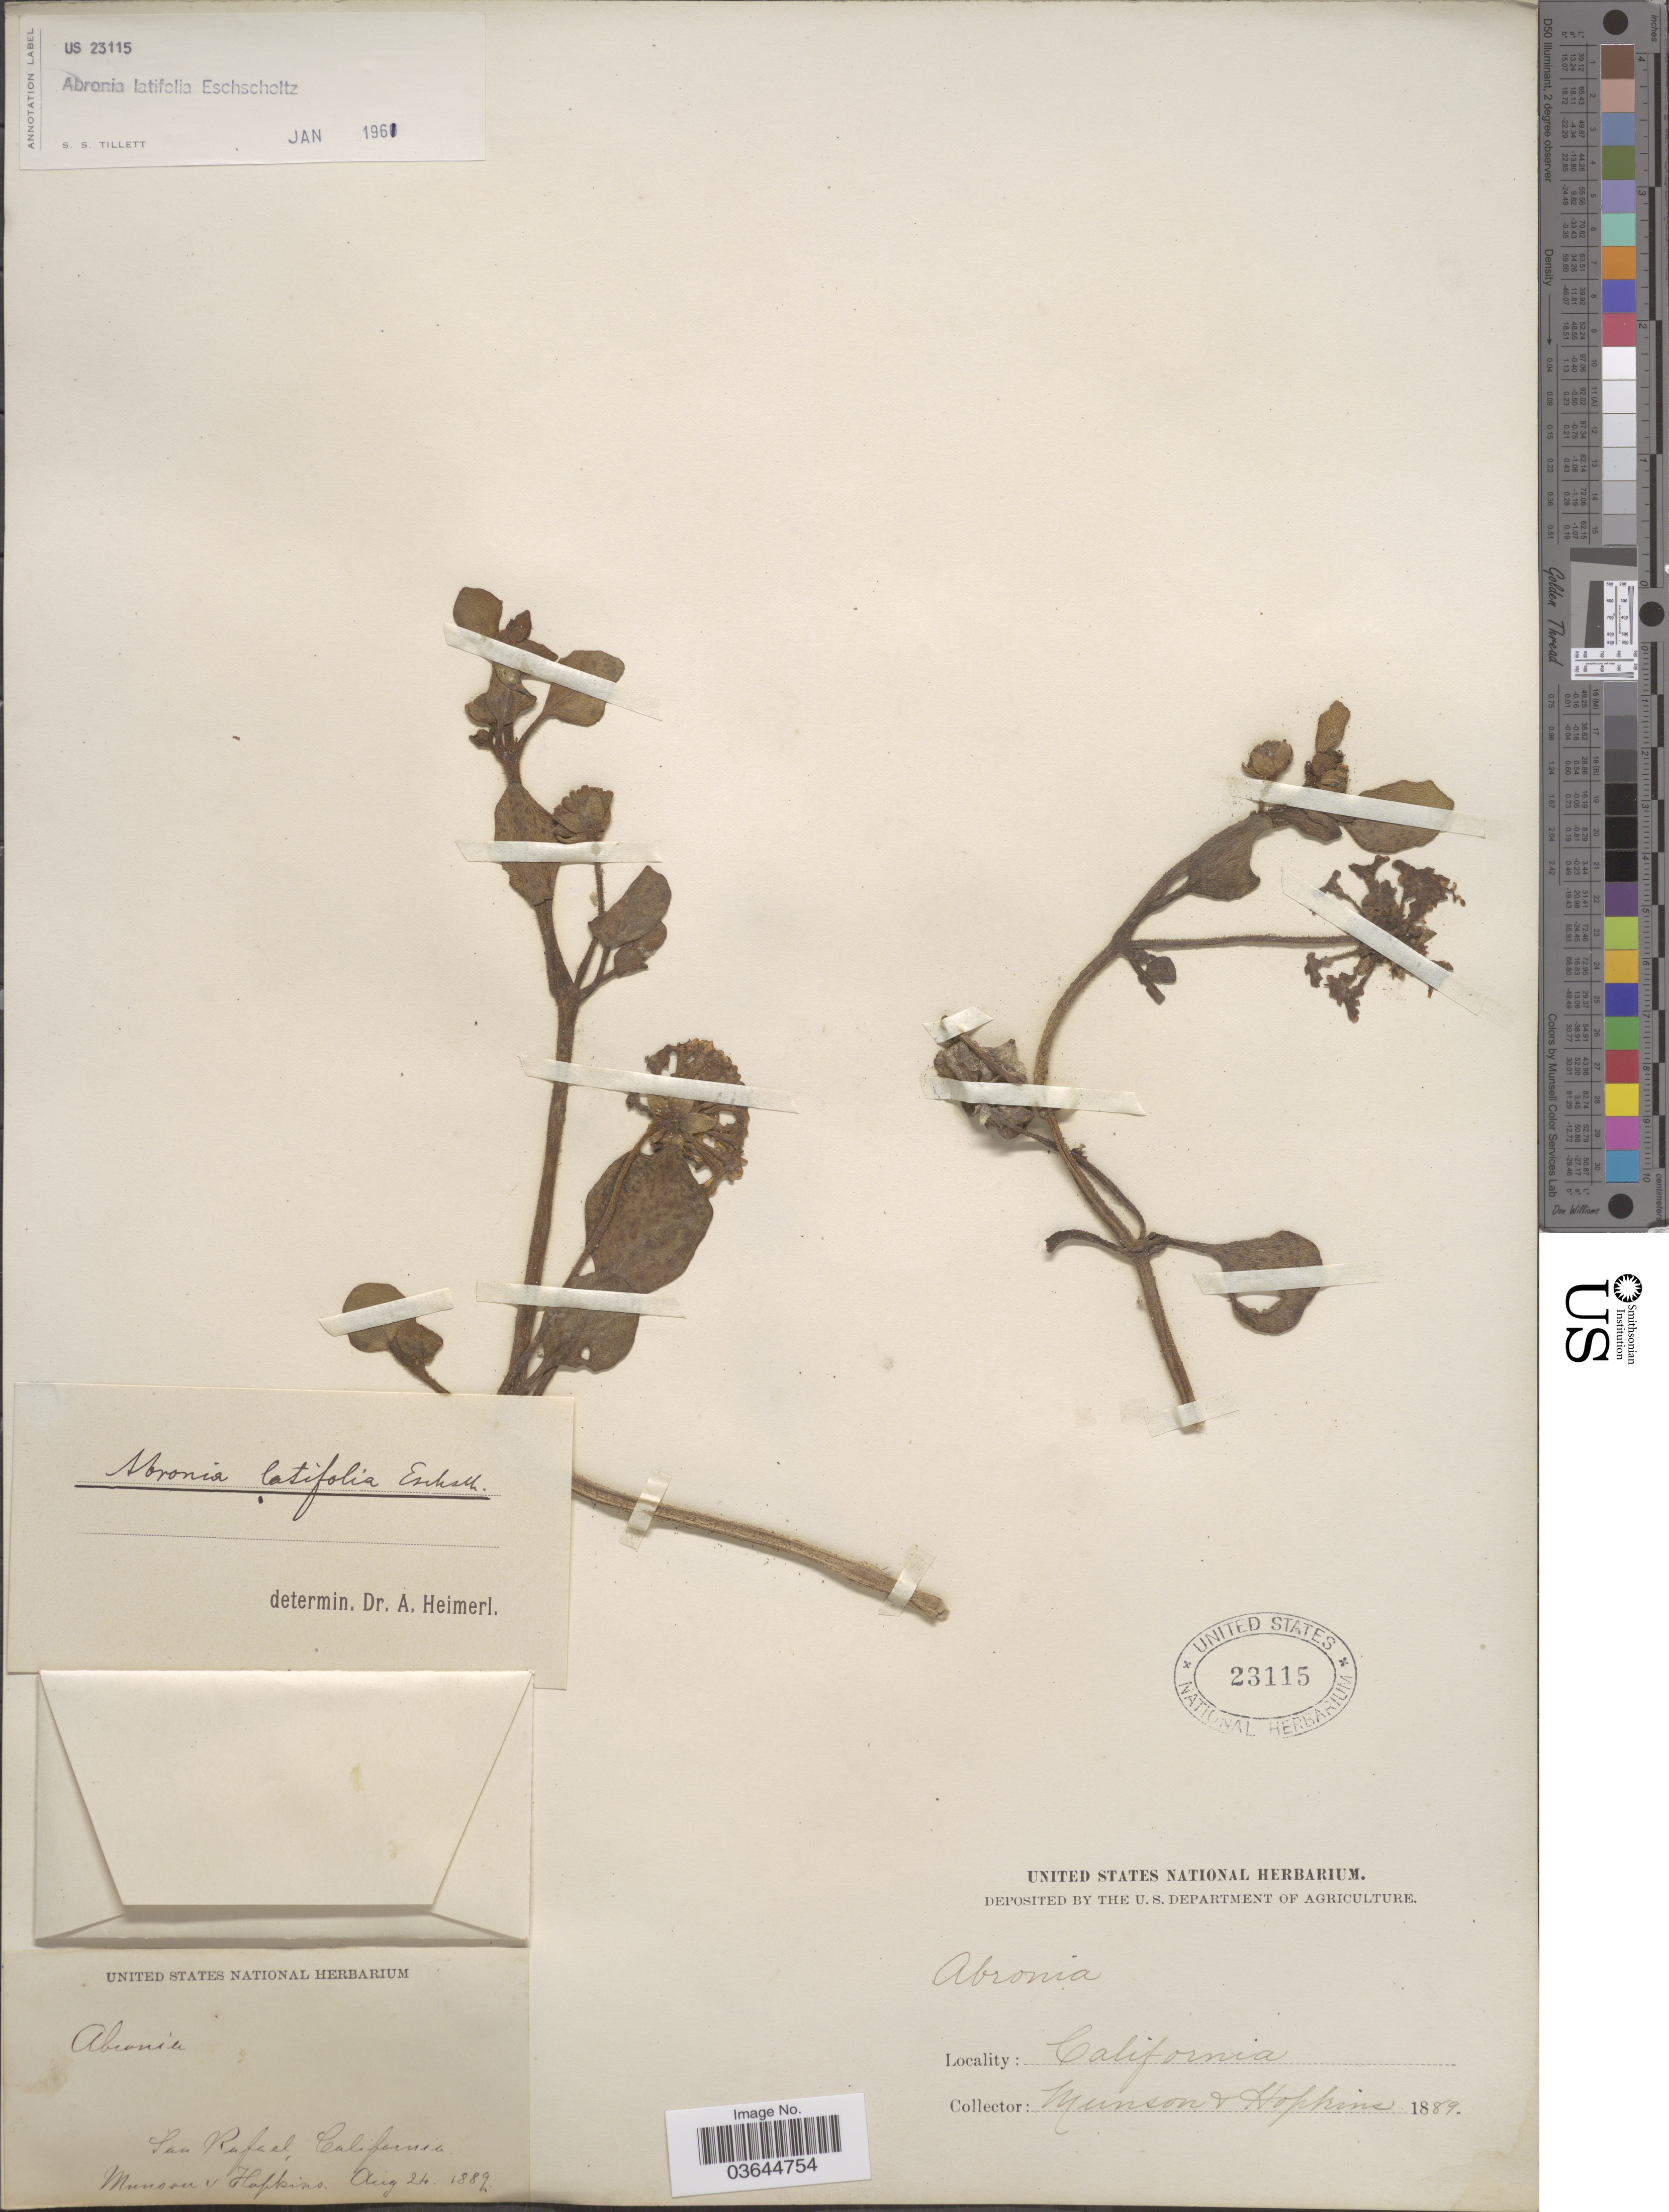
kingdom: Plantae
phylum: Tracheophyta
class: Magnoliopsida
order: Caryophyllales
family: Nyctaginaceae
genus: Abronia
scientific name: Abronia latifolia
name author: Eschsch.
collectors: -- Hopkins & -. Munson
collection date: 1889-08-24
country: United States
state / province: California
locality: San Rafael.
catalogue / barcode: US 23115